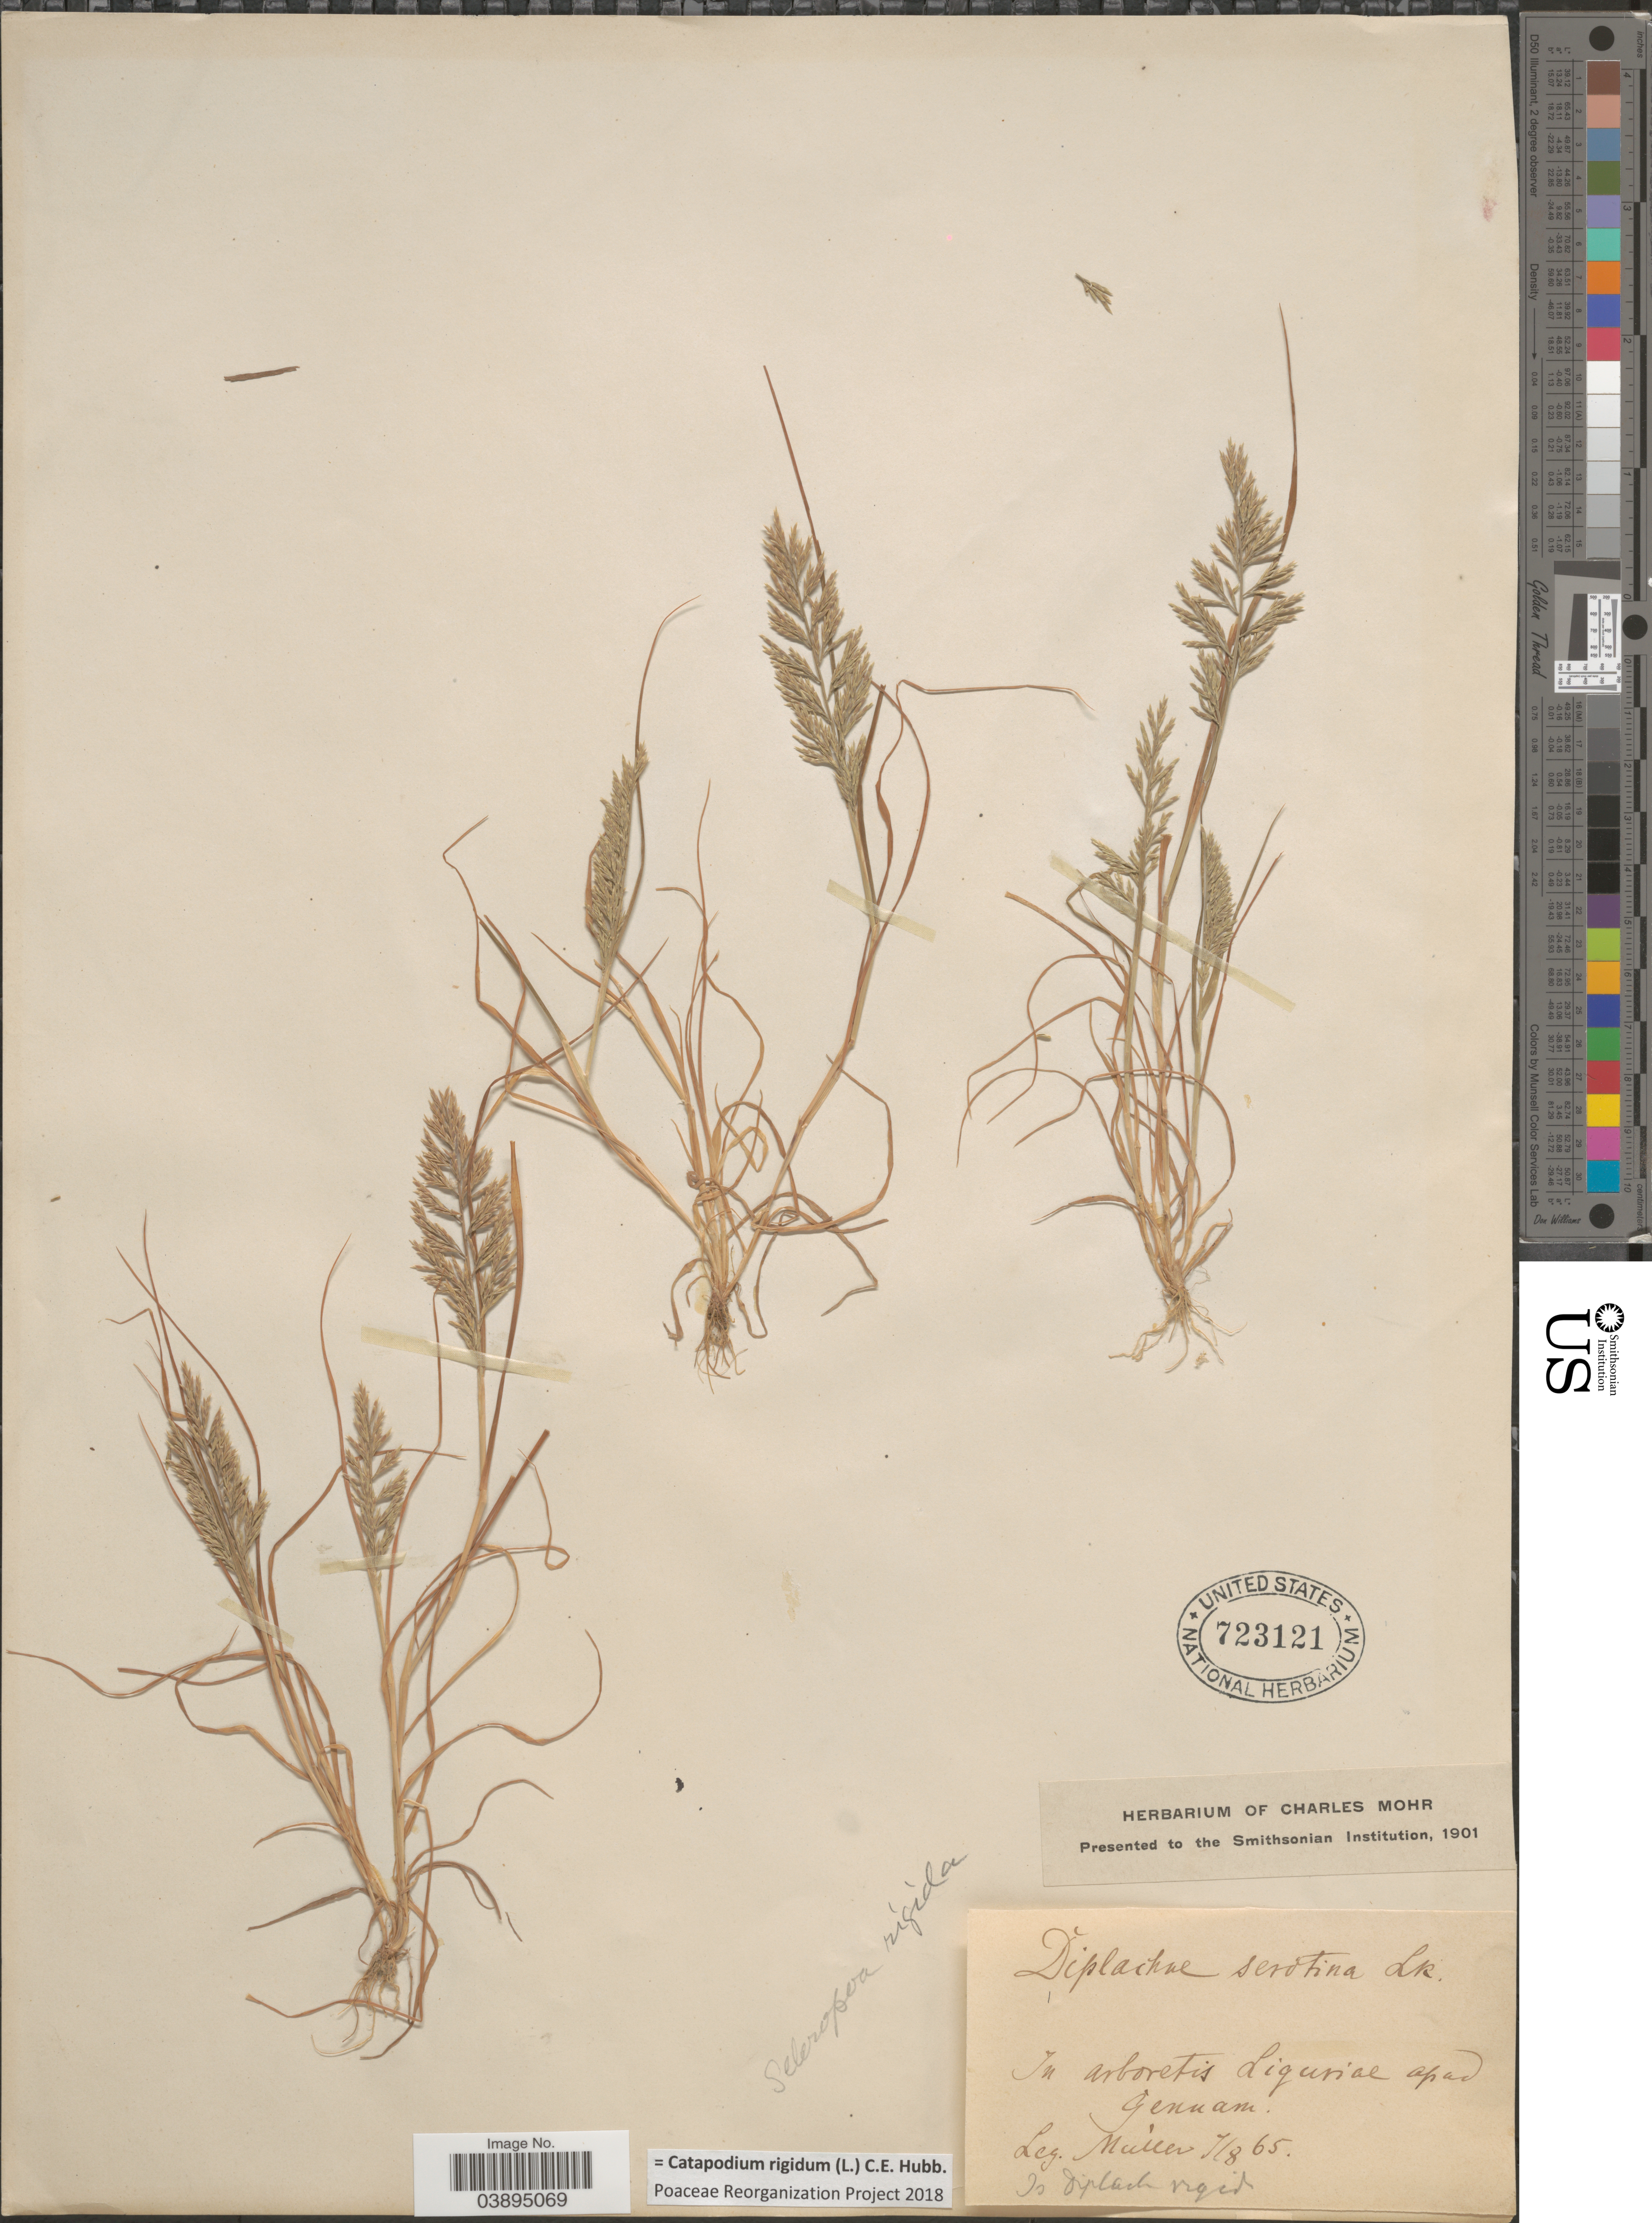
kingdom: Plantae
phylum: Tracheophyta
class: Liliopsida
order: Poales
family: Poaceae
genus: Catapodium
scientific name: Catapodium rigidum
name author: (L.) C.E. Hubb.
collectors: J. Muller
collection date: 1865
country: Italy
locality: In arboretis Liguniae apad Genuam. In diplad [interpreted] rigid [interpreted].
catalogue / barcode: US 723121